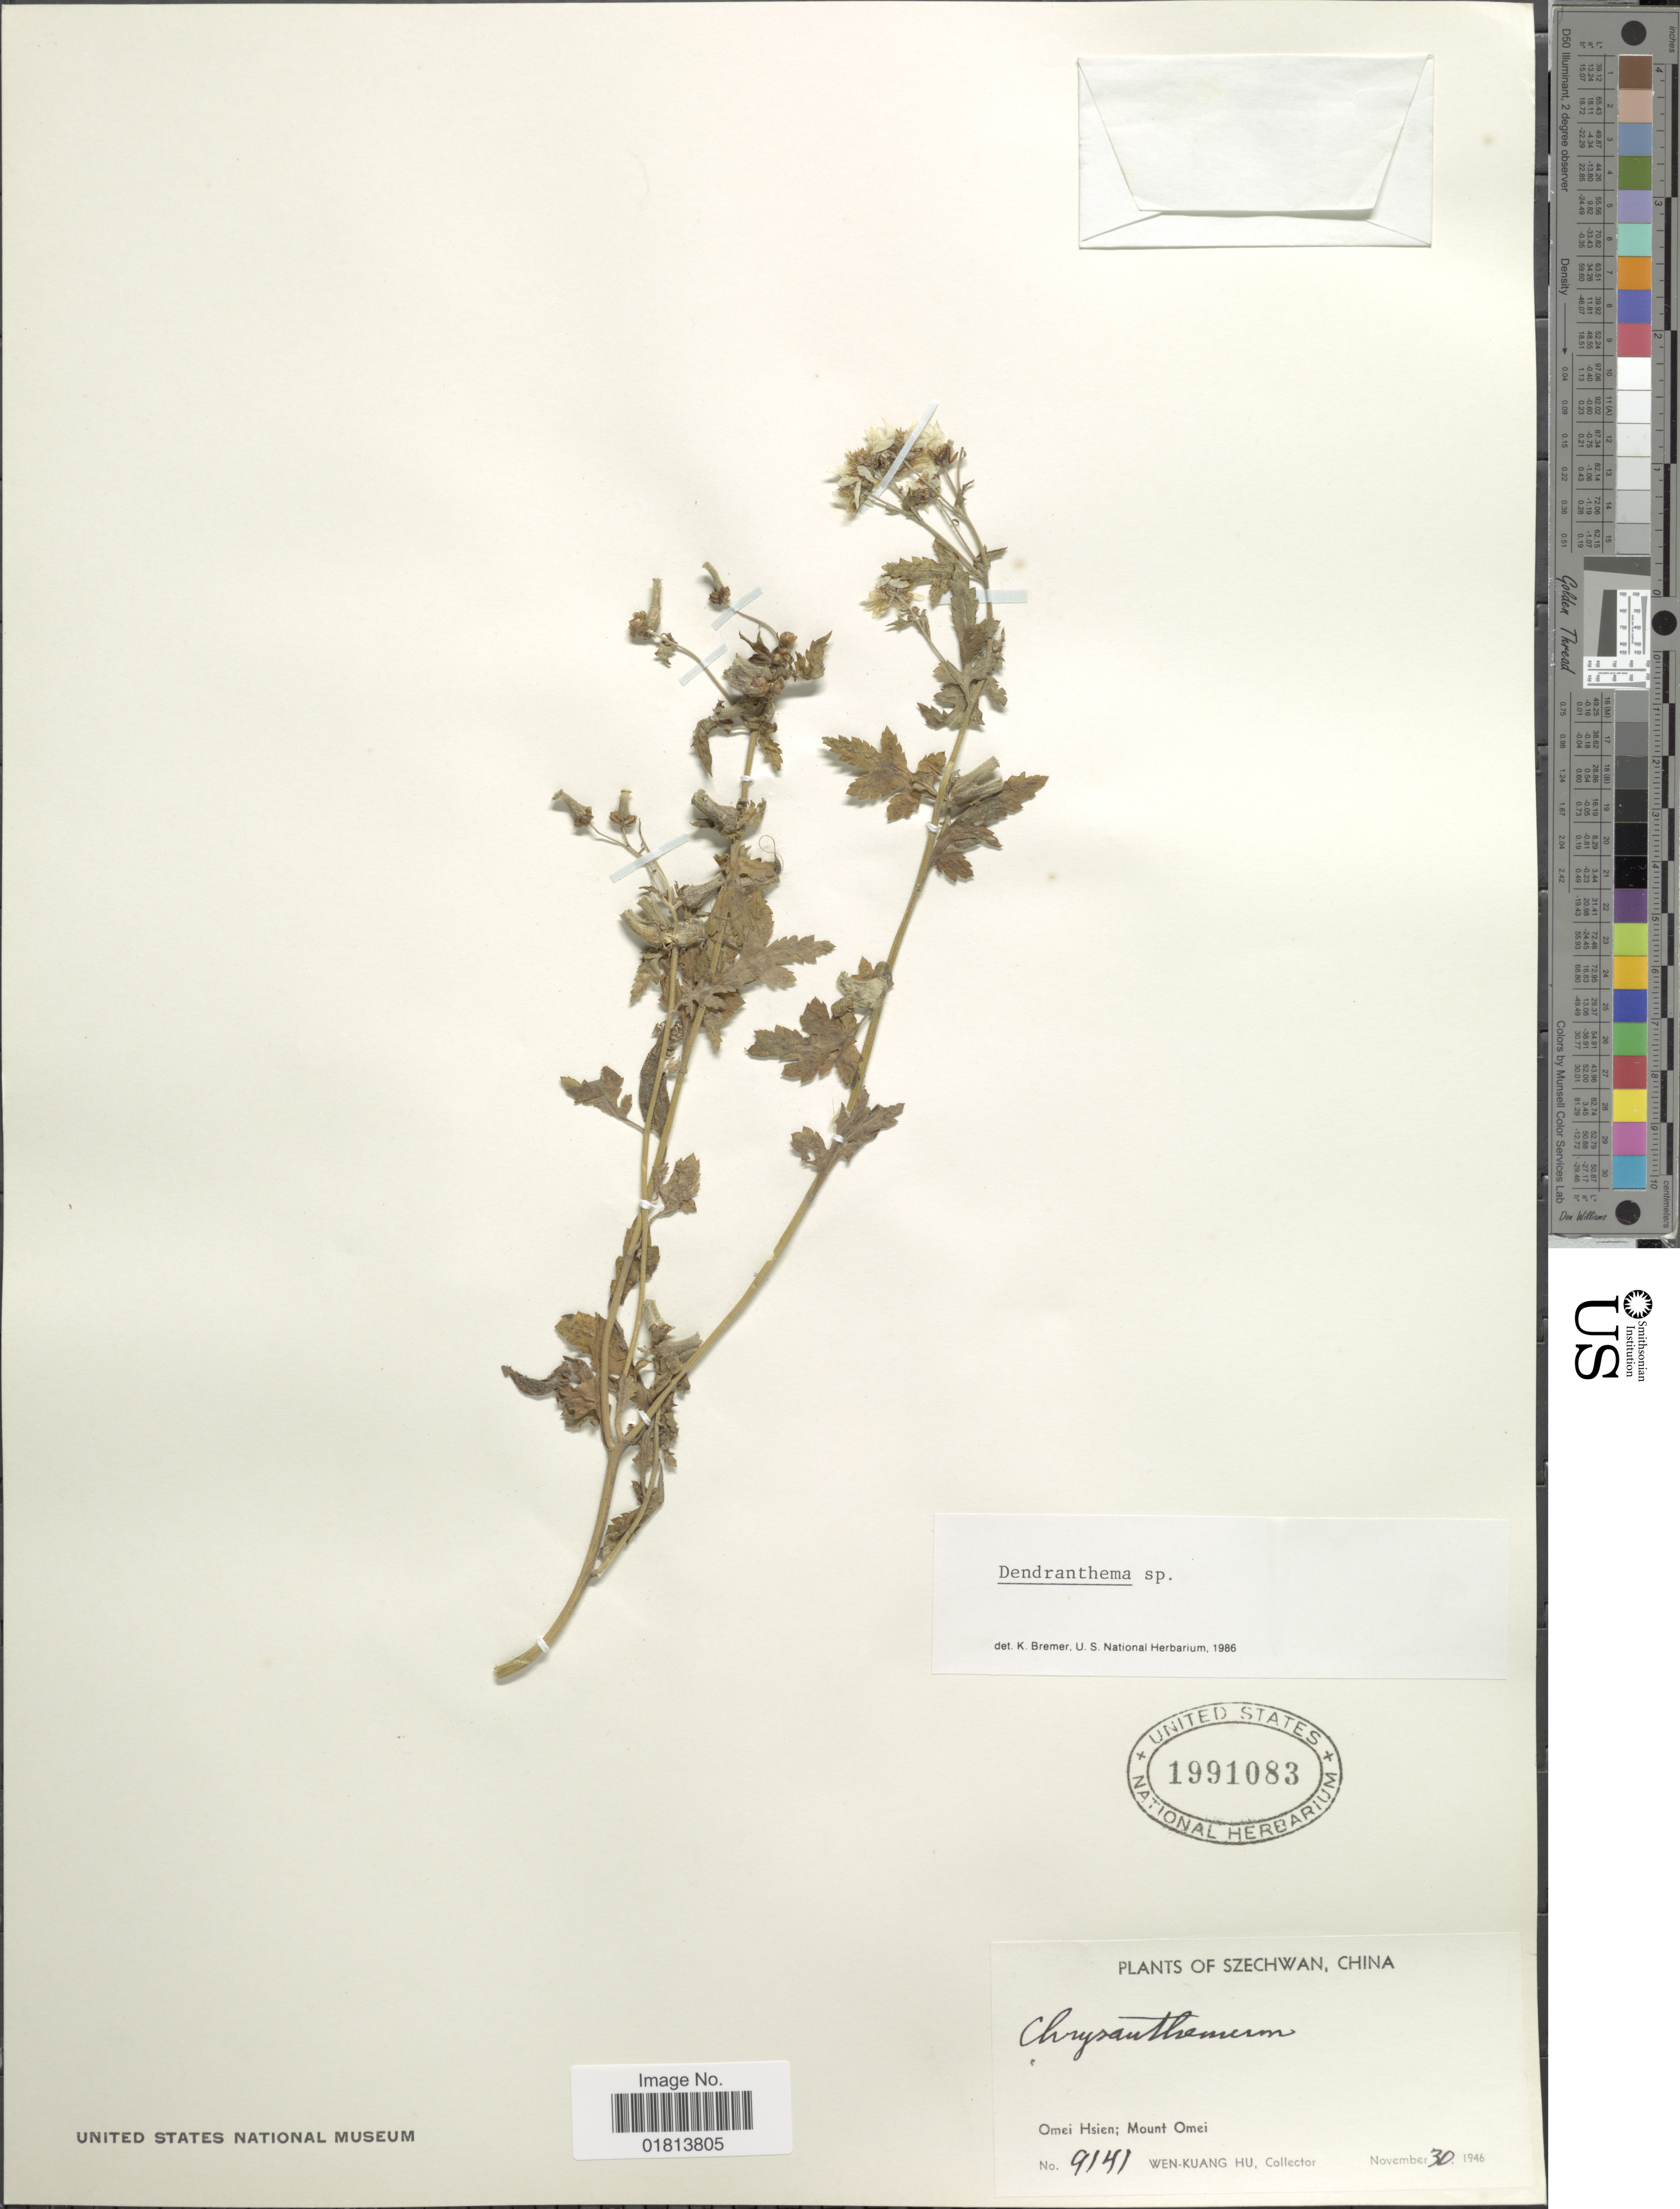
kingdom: Plantae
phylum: Tracheophyta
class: Magnoliopsida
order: Asterales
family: Asteraceae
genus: Dendranthema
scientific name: Dendranthema sp.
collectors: W. K. Hu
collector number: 9141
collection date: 1946-11-30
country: China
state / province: Sichuan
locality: Szechwan, China, Omei Hsien, Mount Omei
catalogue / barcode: US 1991083